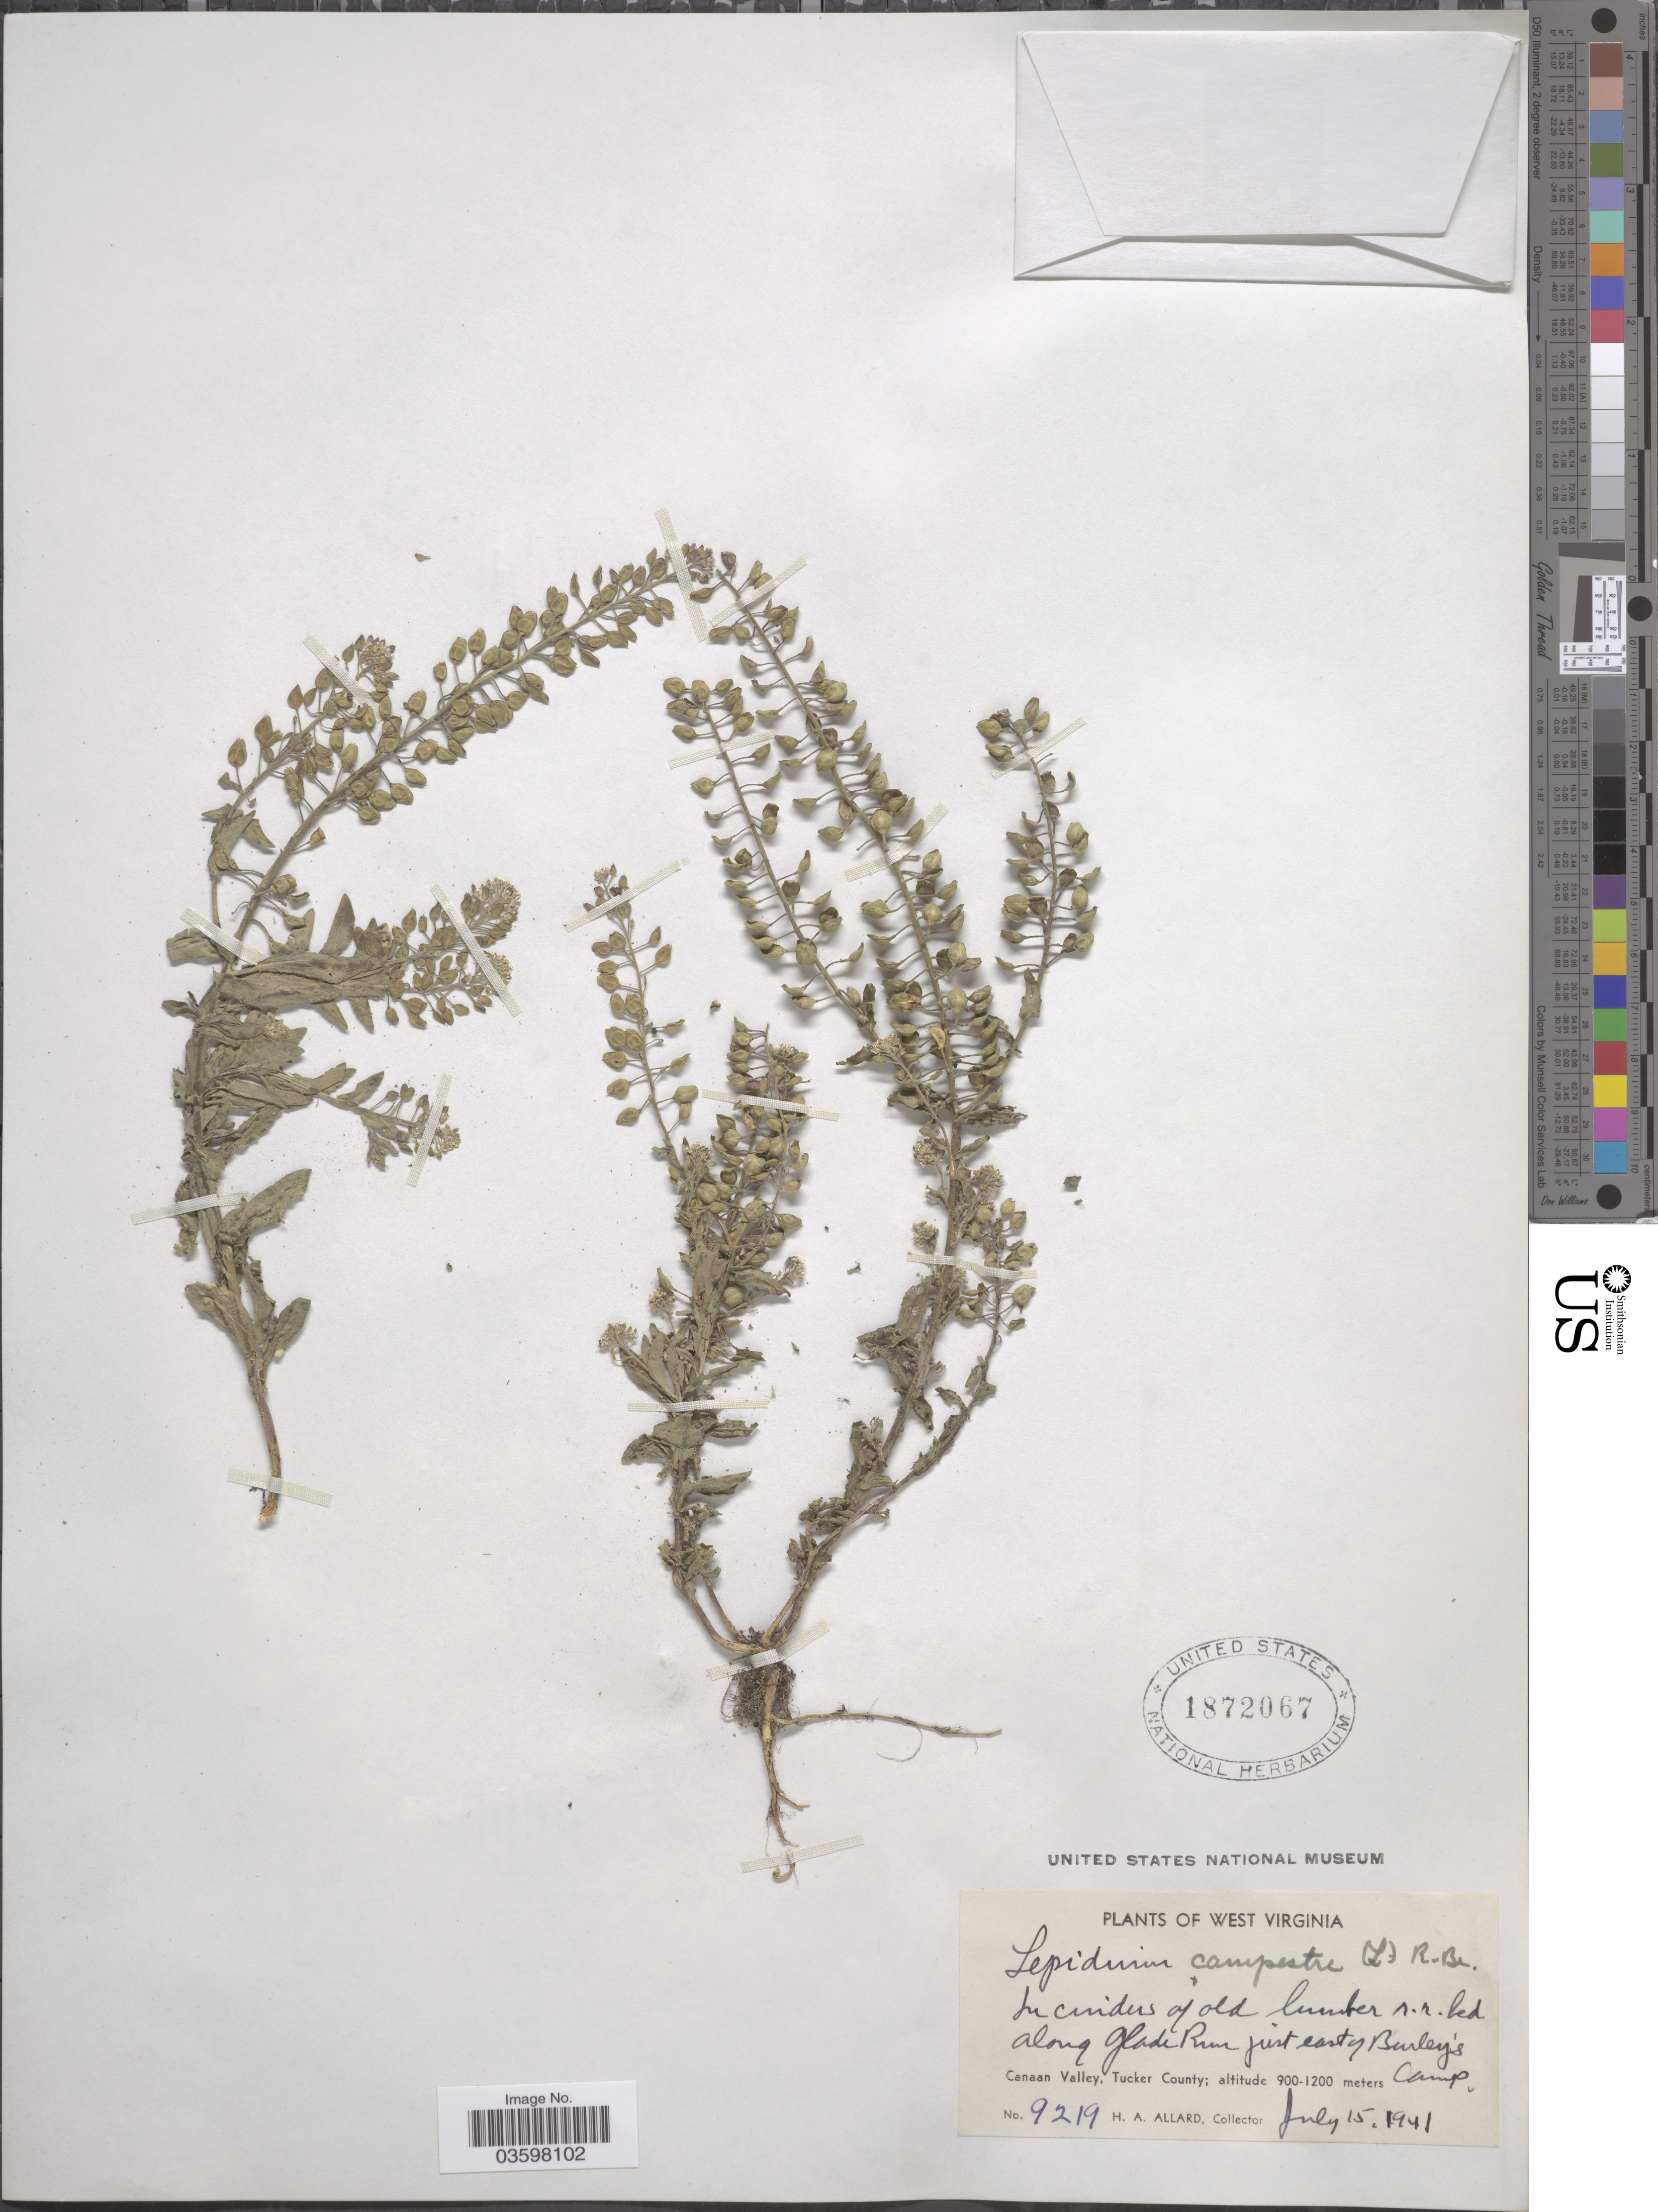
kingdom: Plantae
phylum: Tracheophyta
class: Magnoliopsida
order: Brassicales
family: Brassicaceae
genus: Lepidium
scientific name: Lepidium campestre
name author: (L.) W.T. Aiton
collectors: H. A. Allard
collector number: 9219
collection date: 1941-07-15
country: United States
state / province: West Virginia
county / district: Tucker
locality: In cinders of old lumber r.r. bed along Glade Run just east of Burley's. Canaan Valley, Tucker County. Camp.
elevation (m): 900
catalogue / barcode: US 1872067